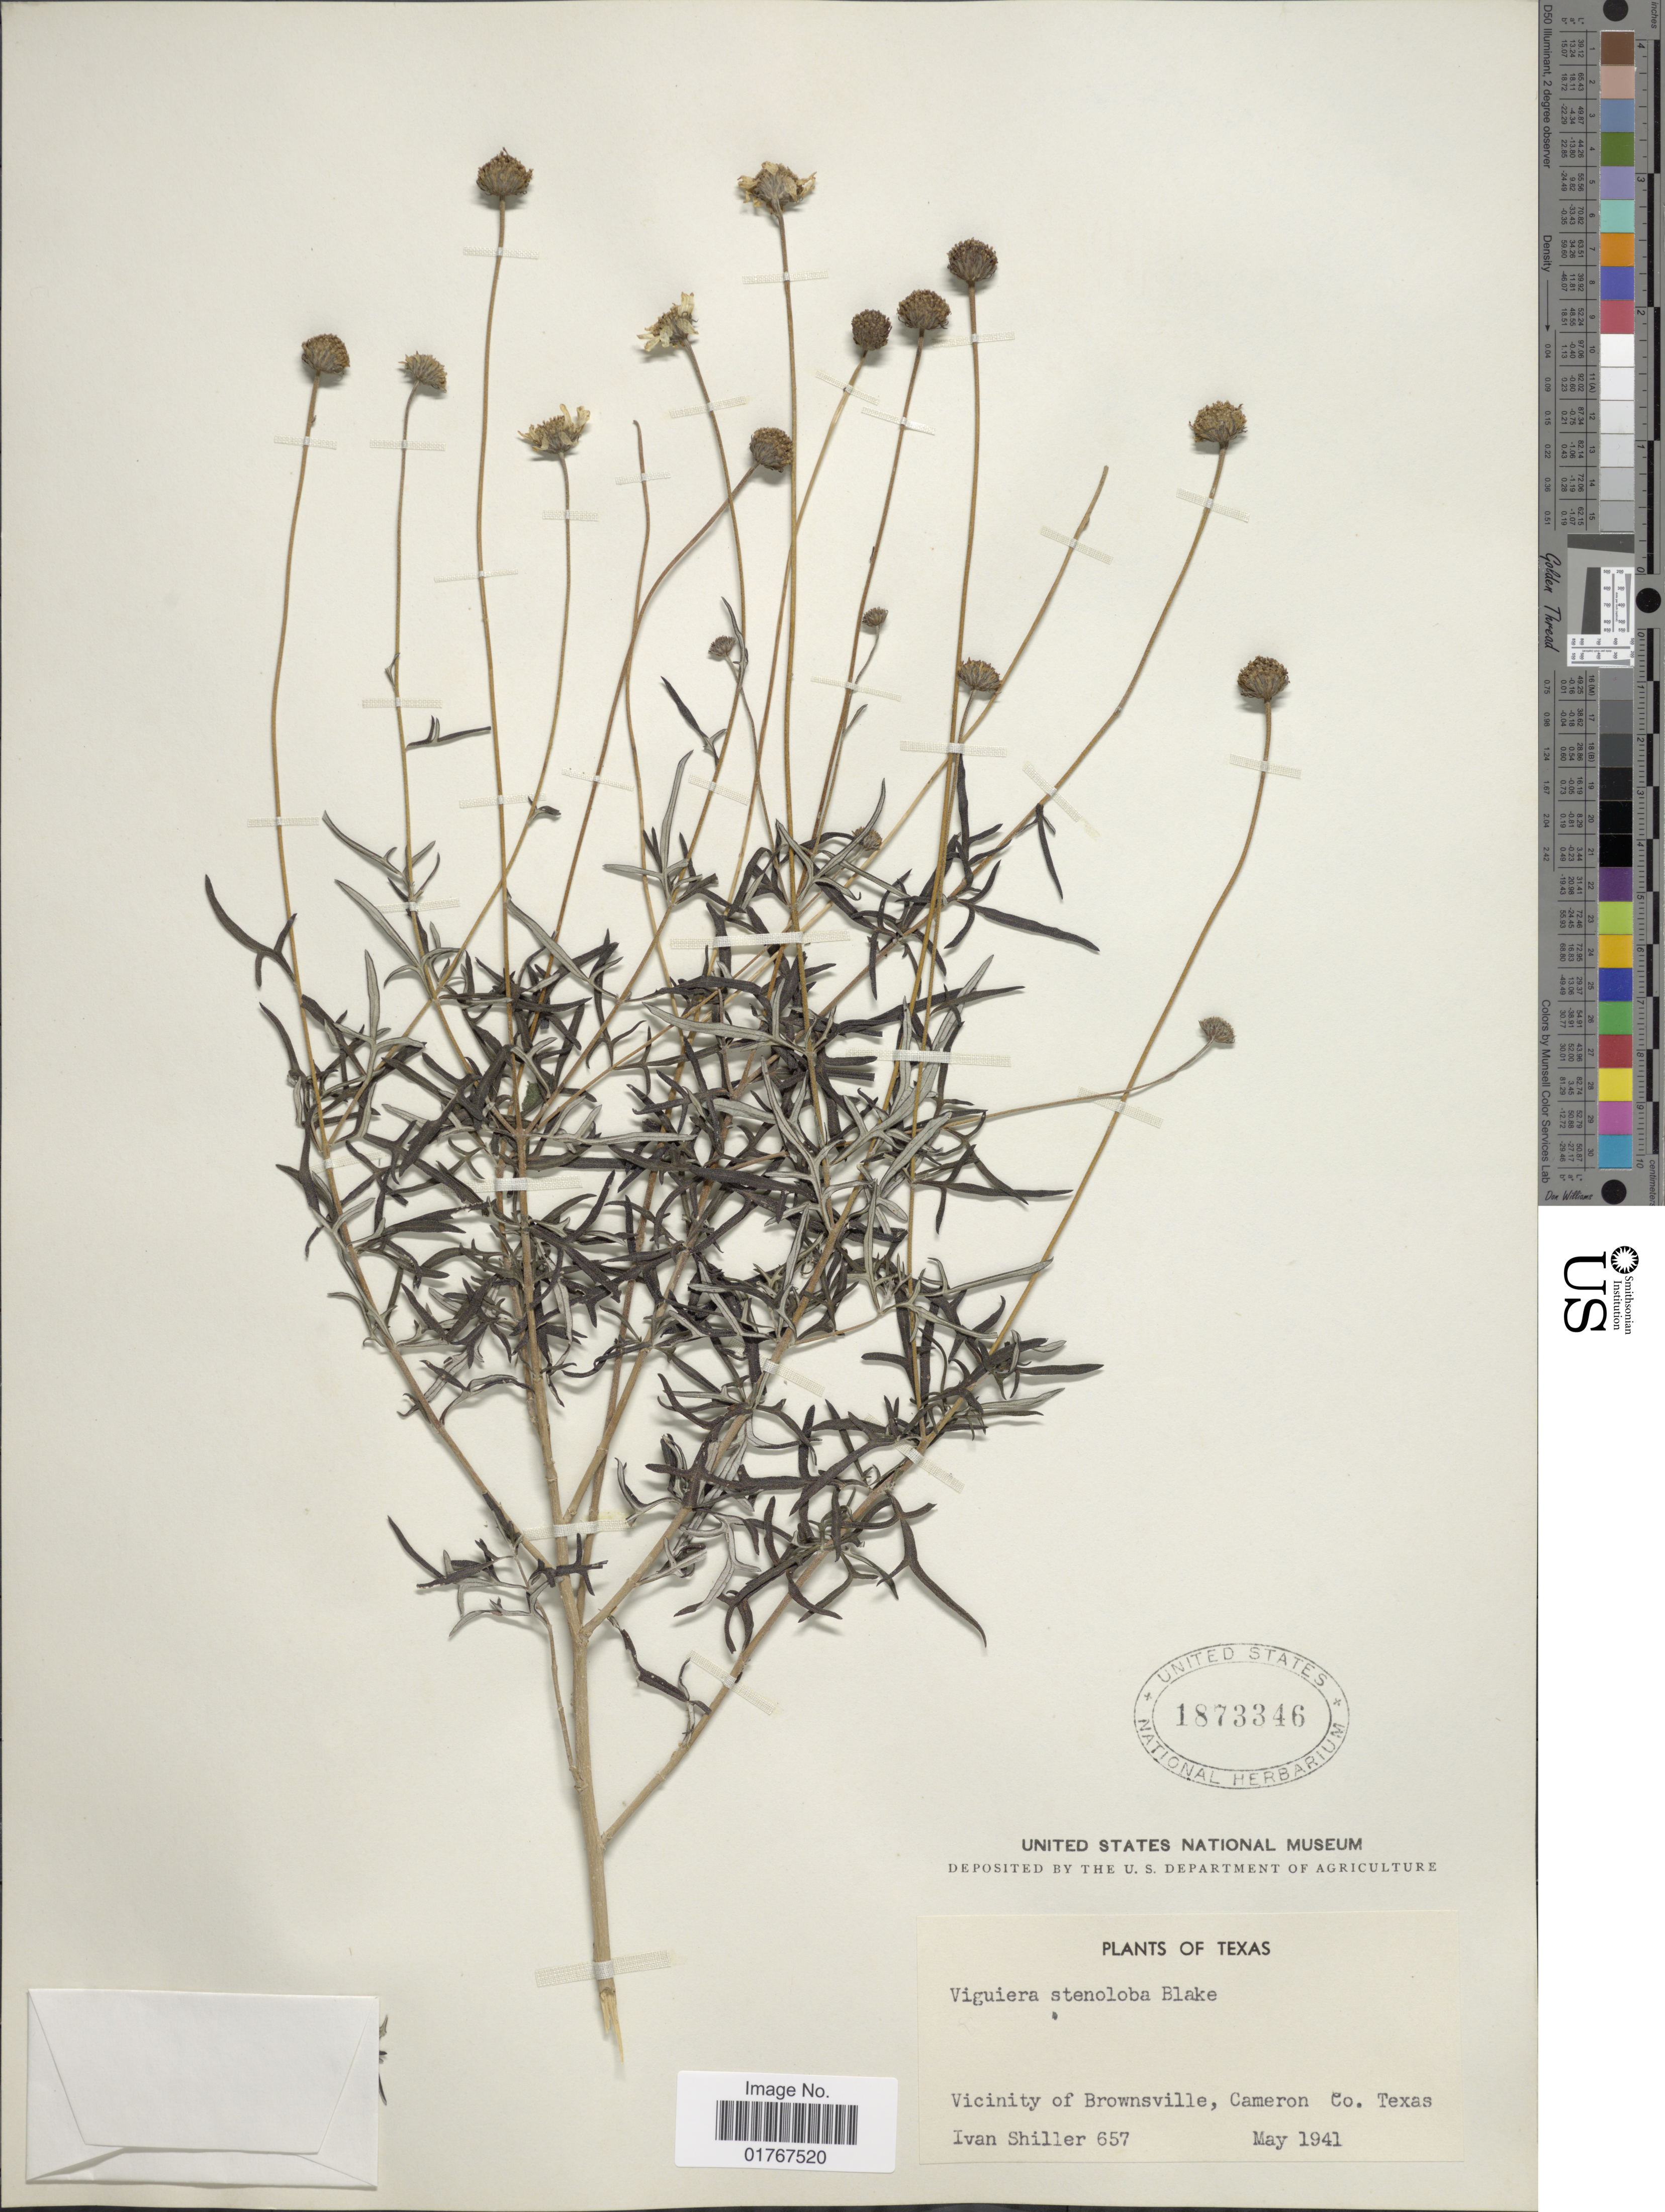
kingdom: Plantae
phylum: Tracheophyta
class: Magnoliopsida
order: Asterales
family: Asteraceae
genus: Viguiera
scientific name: Viguiera stenoloba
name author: S.F. Blake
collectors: I. Shiller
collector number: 657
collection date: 1941-05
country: United States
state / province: Texas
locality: Vicinity of Brownsville, Cameron Co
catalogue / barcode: US 1873346